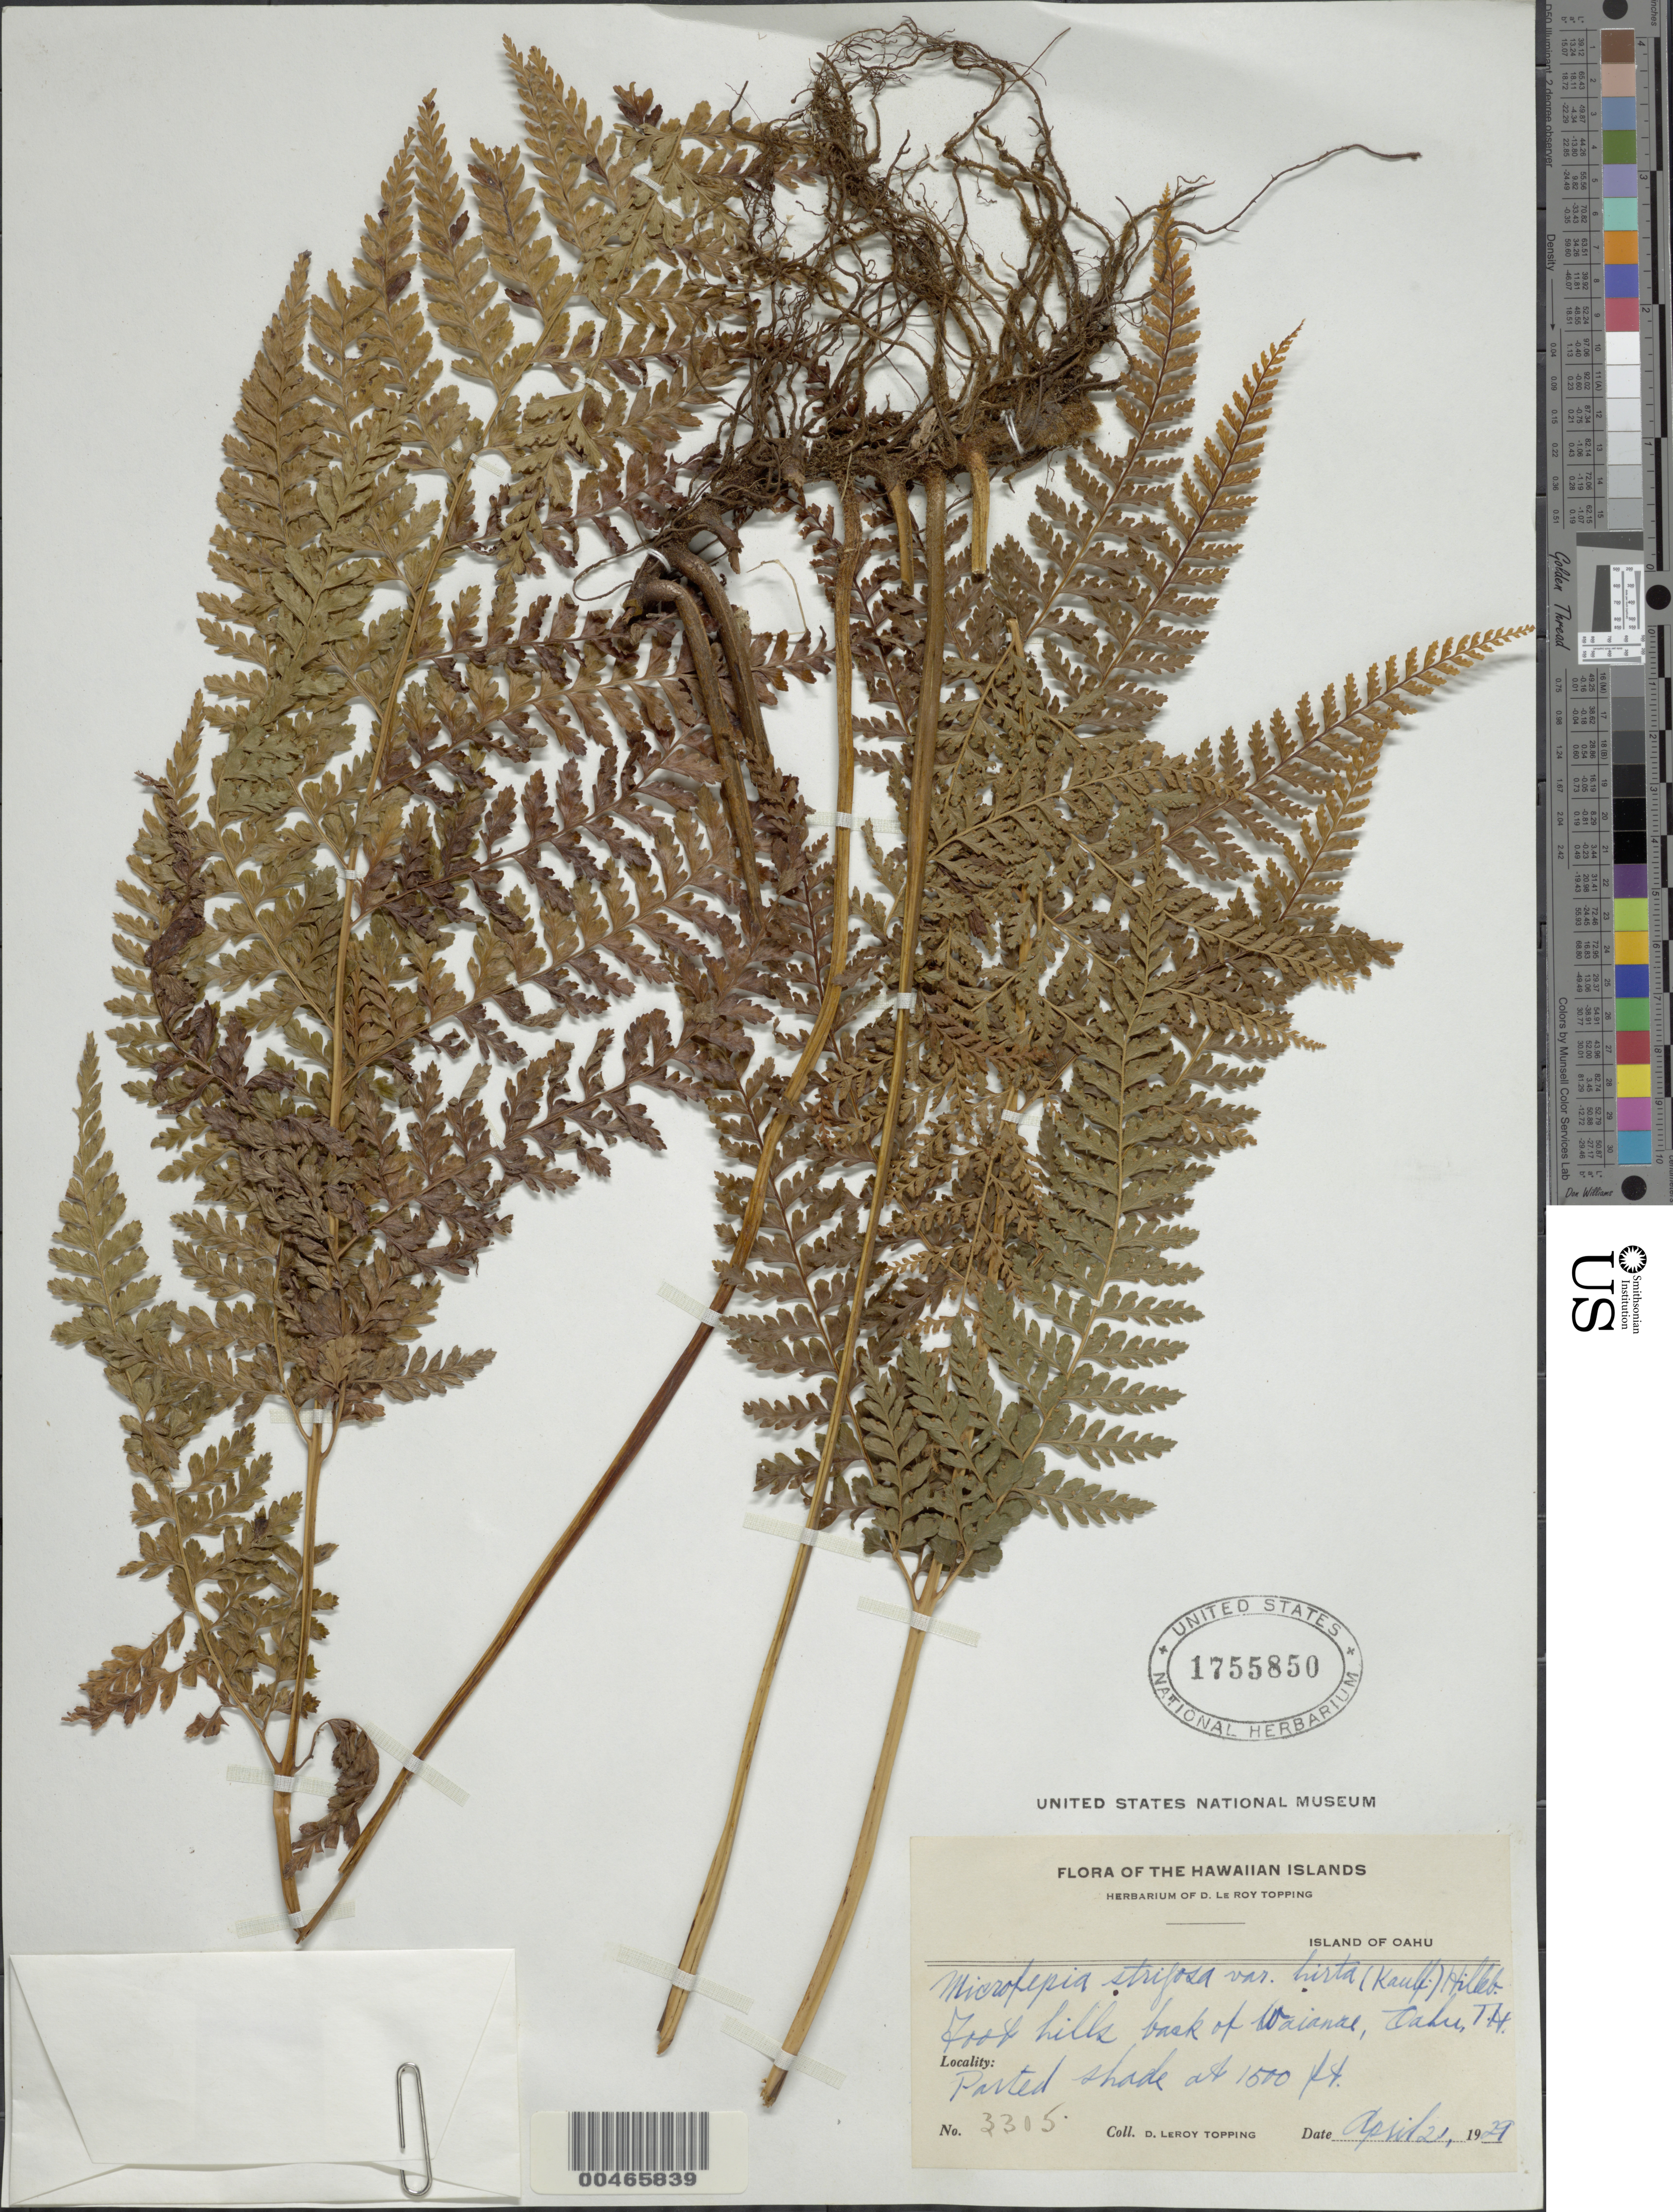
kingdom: Plantae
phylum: Tracheophyta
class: Polypodiopsida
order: Polypodiales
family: Dennstaedtiaceae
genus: Microlepia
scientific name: Microlepia speluncae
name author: (L.) T. Moore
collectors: D. L. Topping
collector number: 3305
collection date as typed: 21 Apr 1929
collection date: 1929-04-21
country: United States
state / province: Hawaii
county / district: Honolulu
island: Oahu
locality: Foothills back of Waianae.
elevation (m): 457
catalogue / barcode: US 1755850